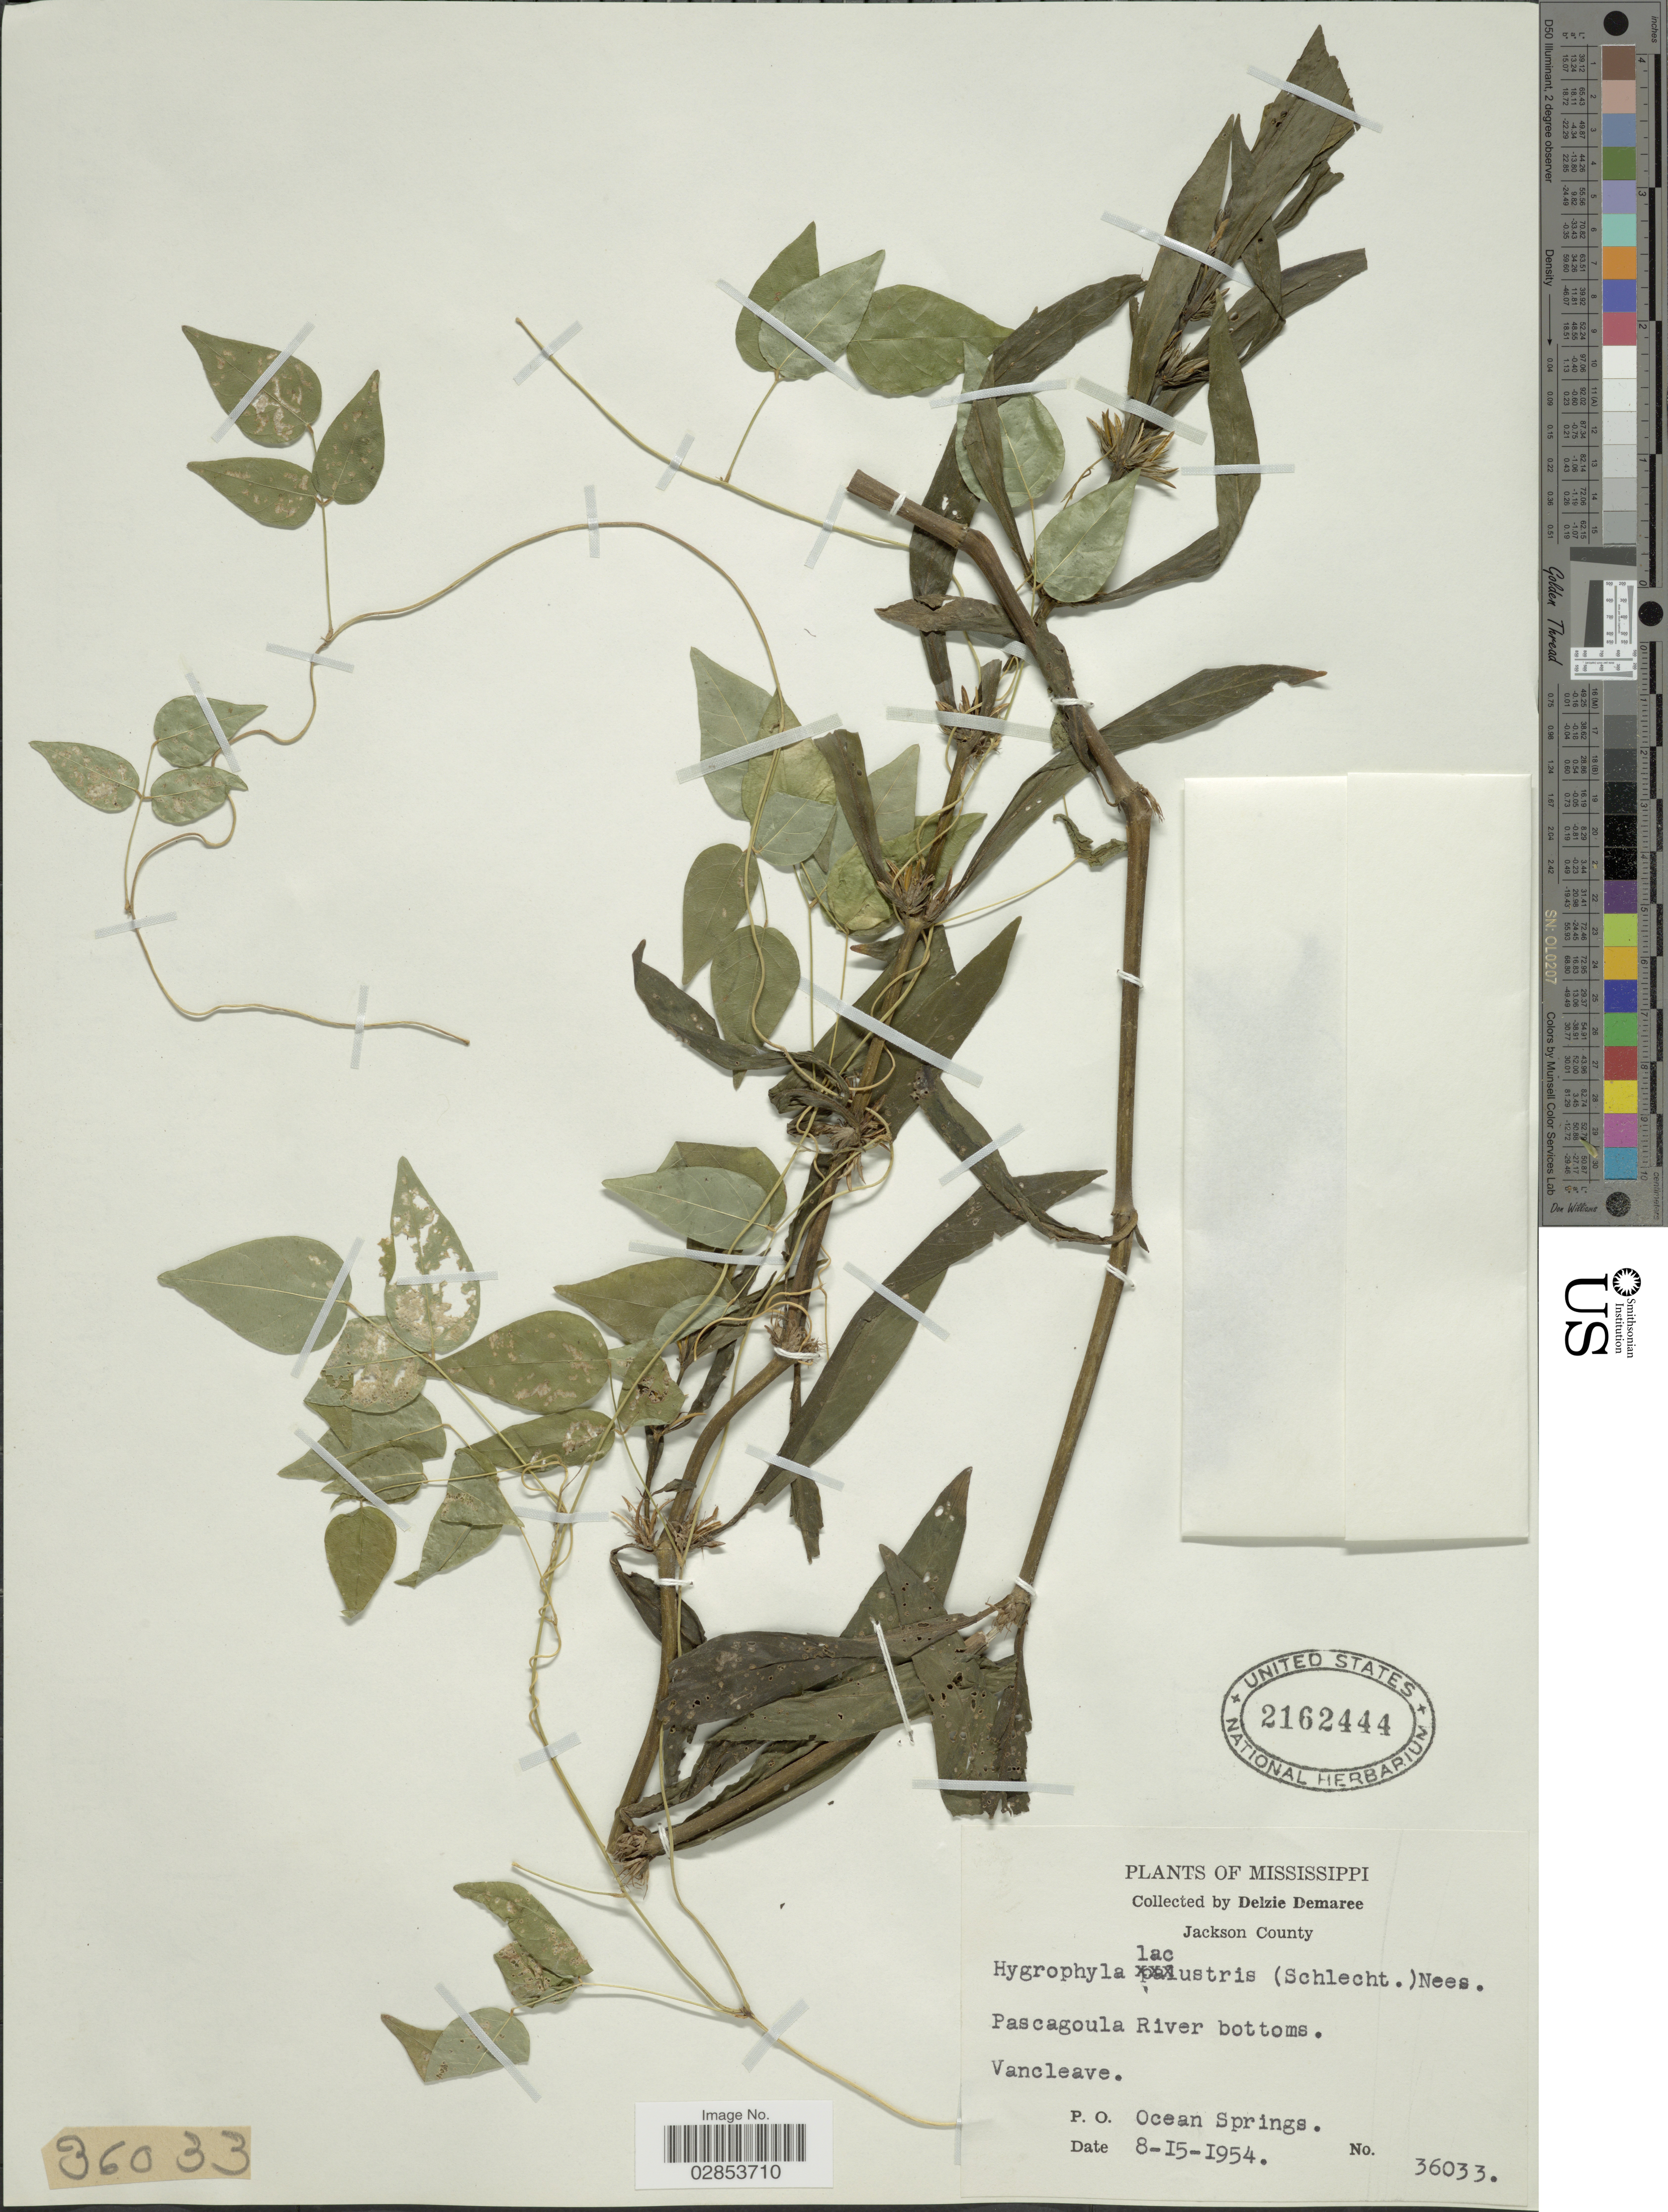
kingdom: Plantae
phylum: Tracheophyta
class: Magnoliopsida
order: Lamiales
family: Acanthaceae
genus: Hygrophila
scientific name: Hygrophila costata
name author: Nees & T. Nees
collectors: D. Demaree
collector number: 36033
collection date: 1954-08-15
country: United States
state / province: Mississippi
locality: Jackson County. Pascagoula River bottoms. Vancleave. P.O. Ocean Springs.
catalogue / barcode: US 2162444